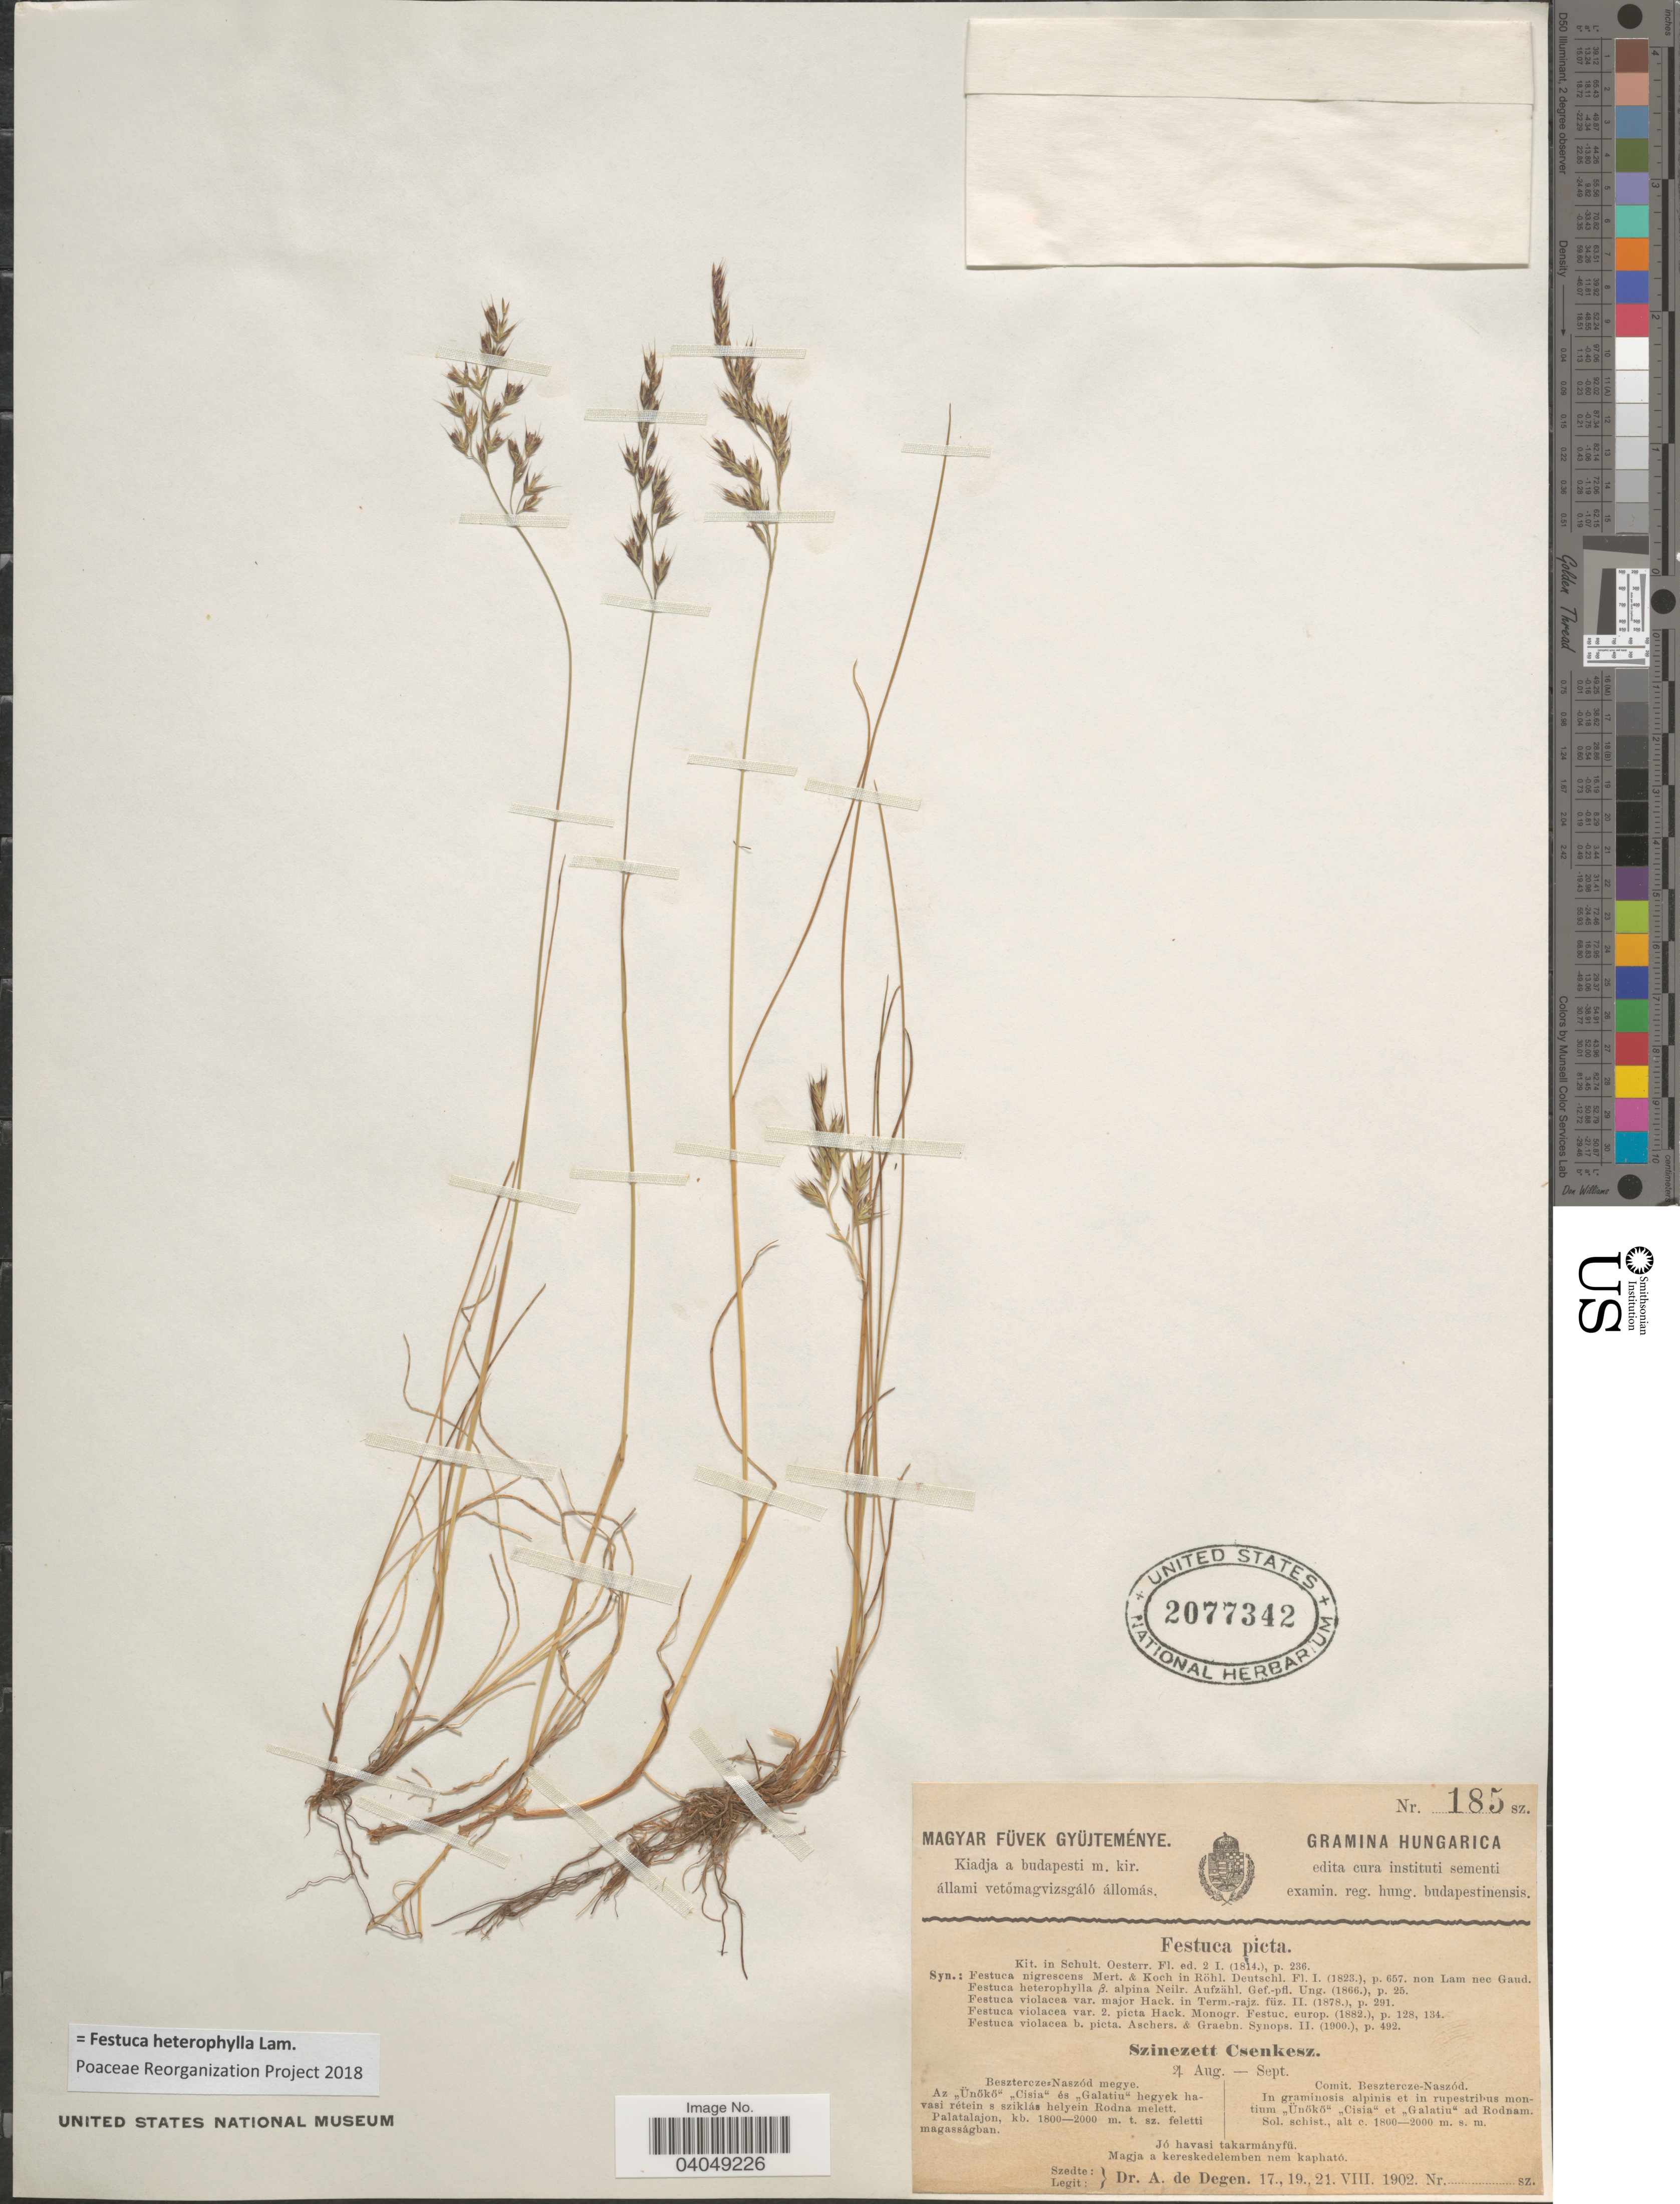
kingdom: Plantae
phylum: Tracheophyta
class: Liliopsida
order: Poales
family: Poaceae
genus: Festuca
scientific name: Festuca heterophylla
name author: Lam.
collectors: A. Degen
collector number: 185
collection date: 1902-08-17/1902-08-21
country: Hungary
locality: Comit. Besztercze-Naszód. In graminosis alpinis et in rupestribus montium "Ünökö" "Cisia" et "Galatiu" ad Rodnam.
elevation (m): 1800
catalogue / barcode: US 2077342